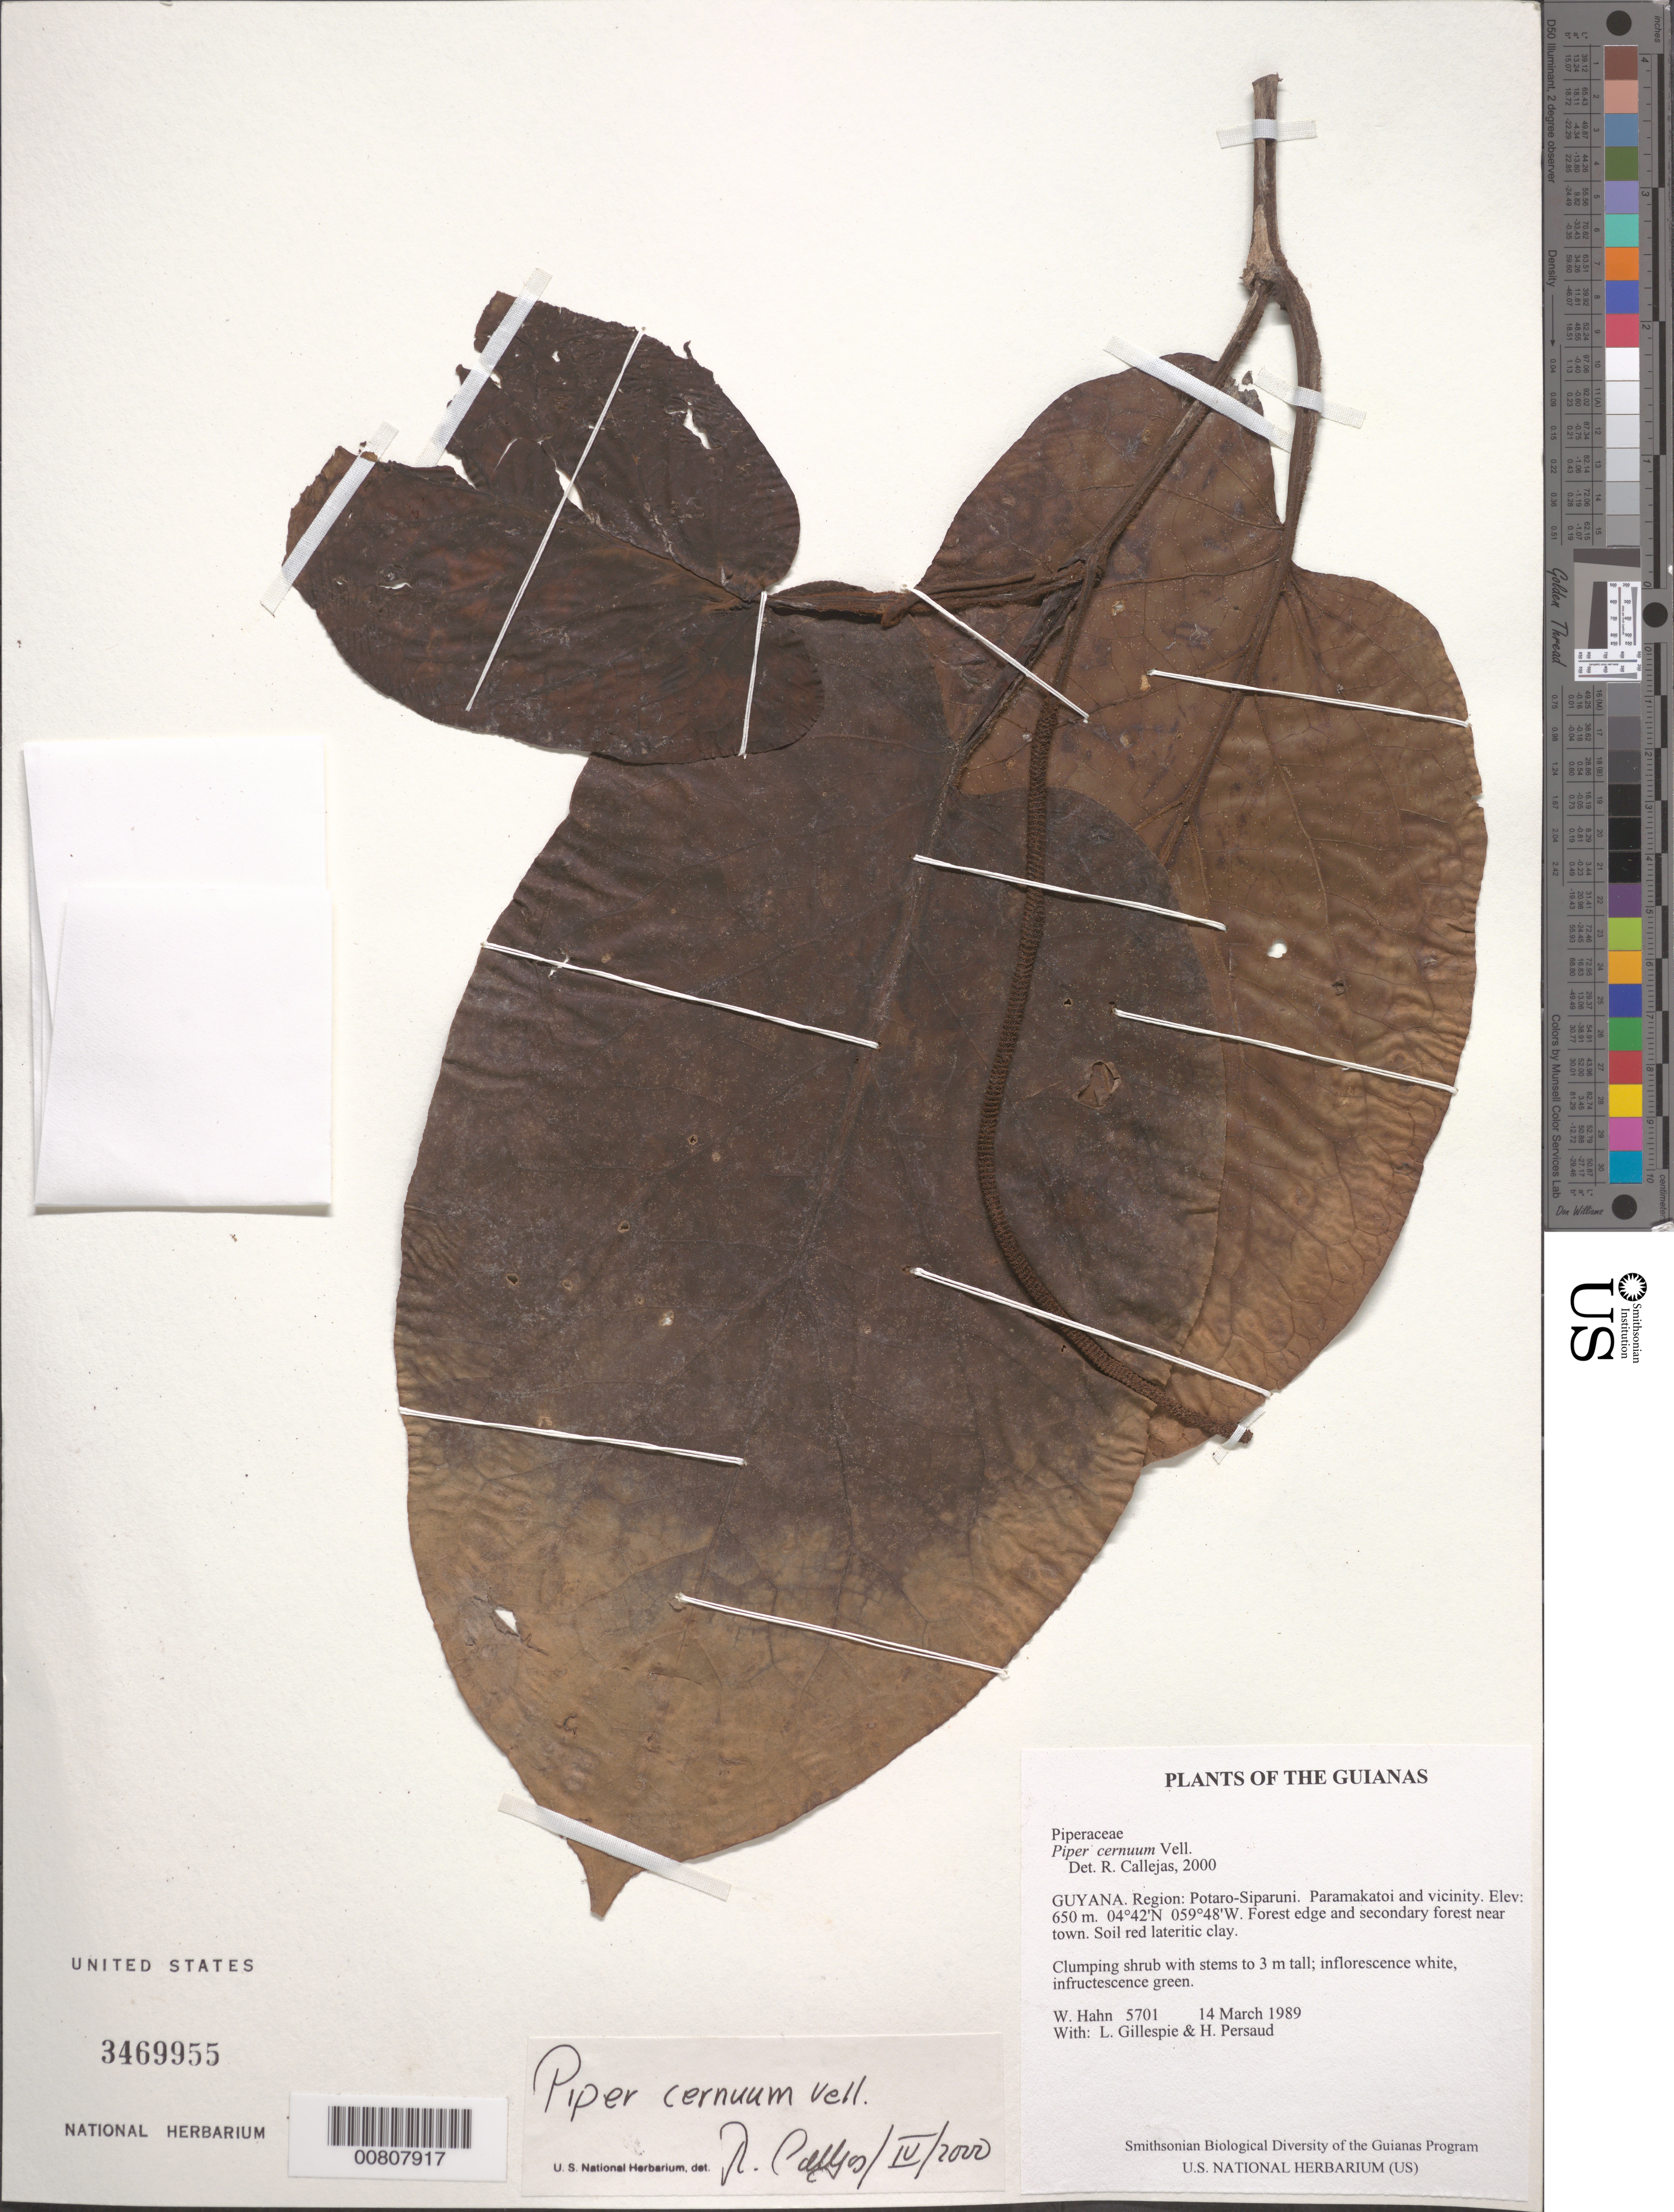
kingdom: Plantae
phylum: Tracheophyta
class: Magnoliopsida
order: Piperales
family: Piperaceae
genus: Piper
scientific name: Piper cernuum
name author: Vell.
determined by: Callejas, Ricardo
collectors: W. Hahn, L. J. Gillespie & H. Persaud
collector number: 5701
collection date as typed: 14 March 1989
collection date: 1989-03-14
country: Guyana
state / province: Potaro-Siparuni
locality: Paramakatoi and vicinity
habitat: Forest edge and secondary forest near town. Soil red lateritic clay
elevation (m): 650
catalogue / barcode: US 3469955